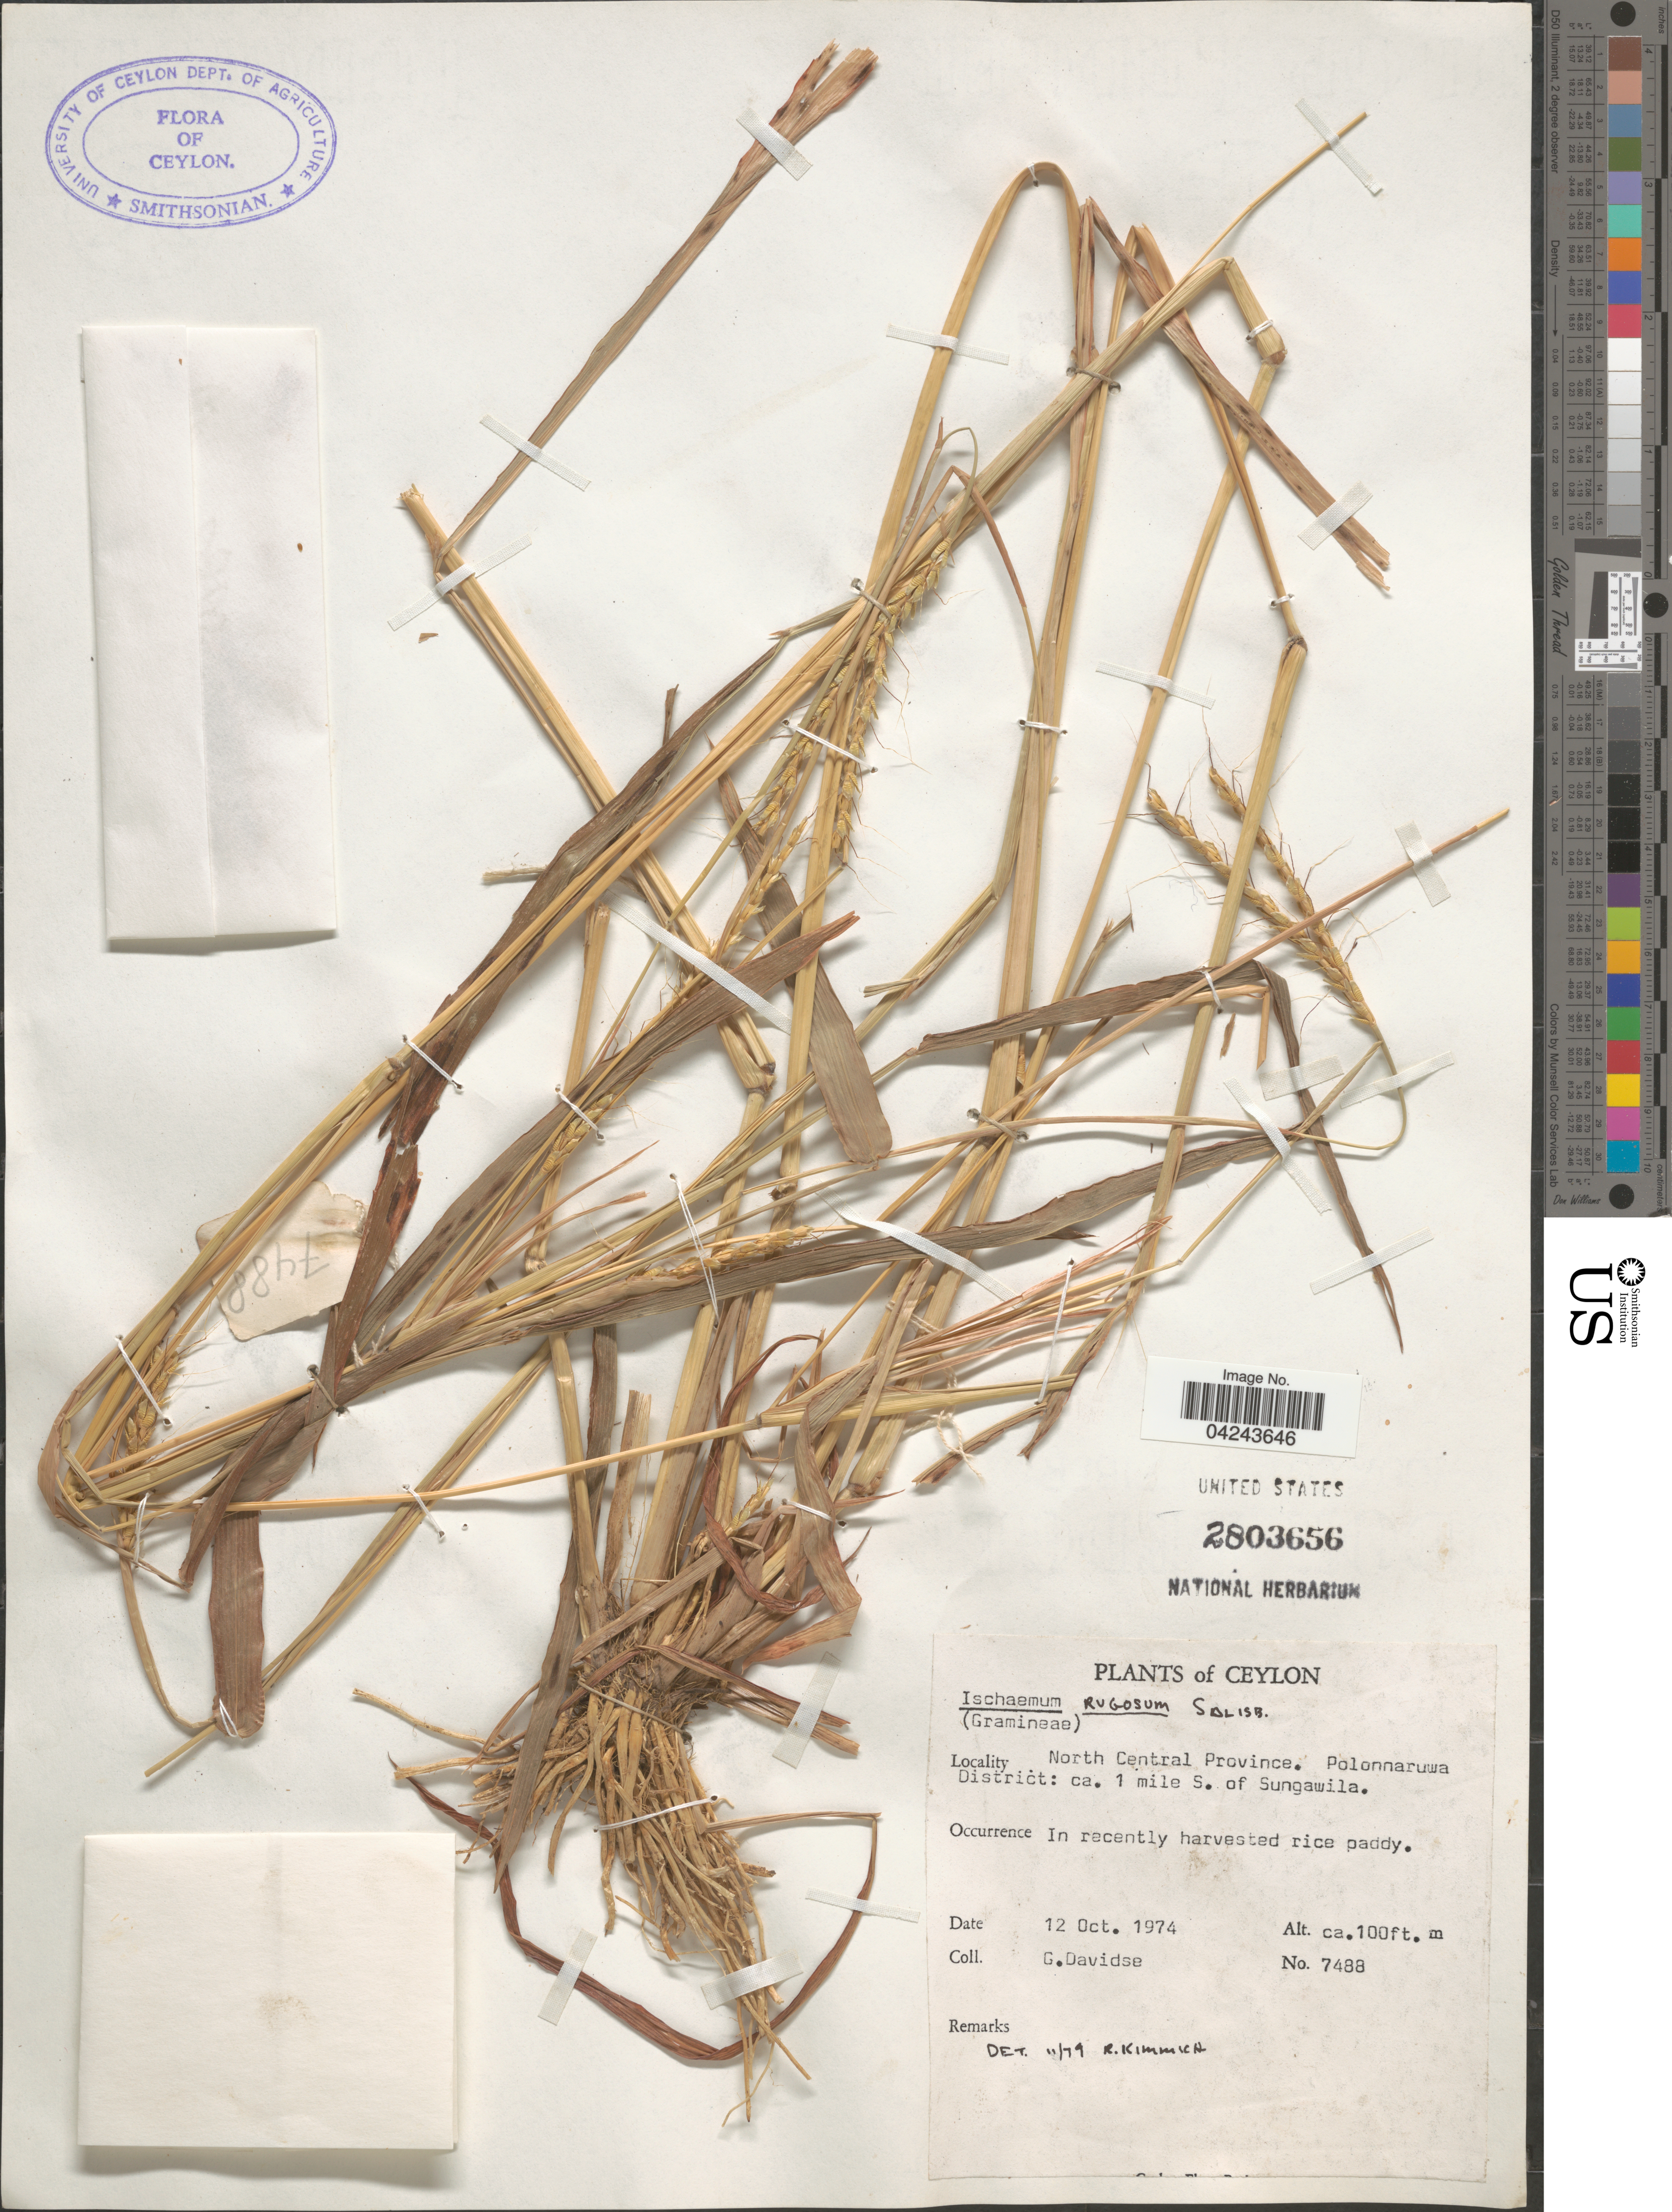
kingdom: Plantae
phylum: Tracheophyta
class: Liliopsida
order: Poales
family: Poaceae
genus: Ischaemum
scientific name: Ischaemum sp.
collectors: G. Davidse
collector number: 7488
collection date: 1974-10-12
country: Sri Lanka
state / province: North Central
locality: Ceylon. Polonnaruwa District: ca. 1 mile S. of Sungawila.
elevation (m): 30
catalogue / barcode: US 2803656